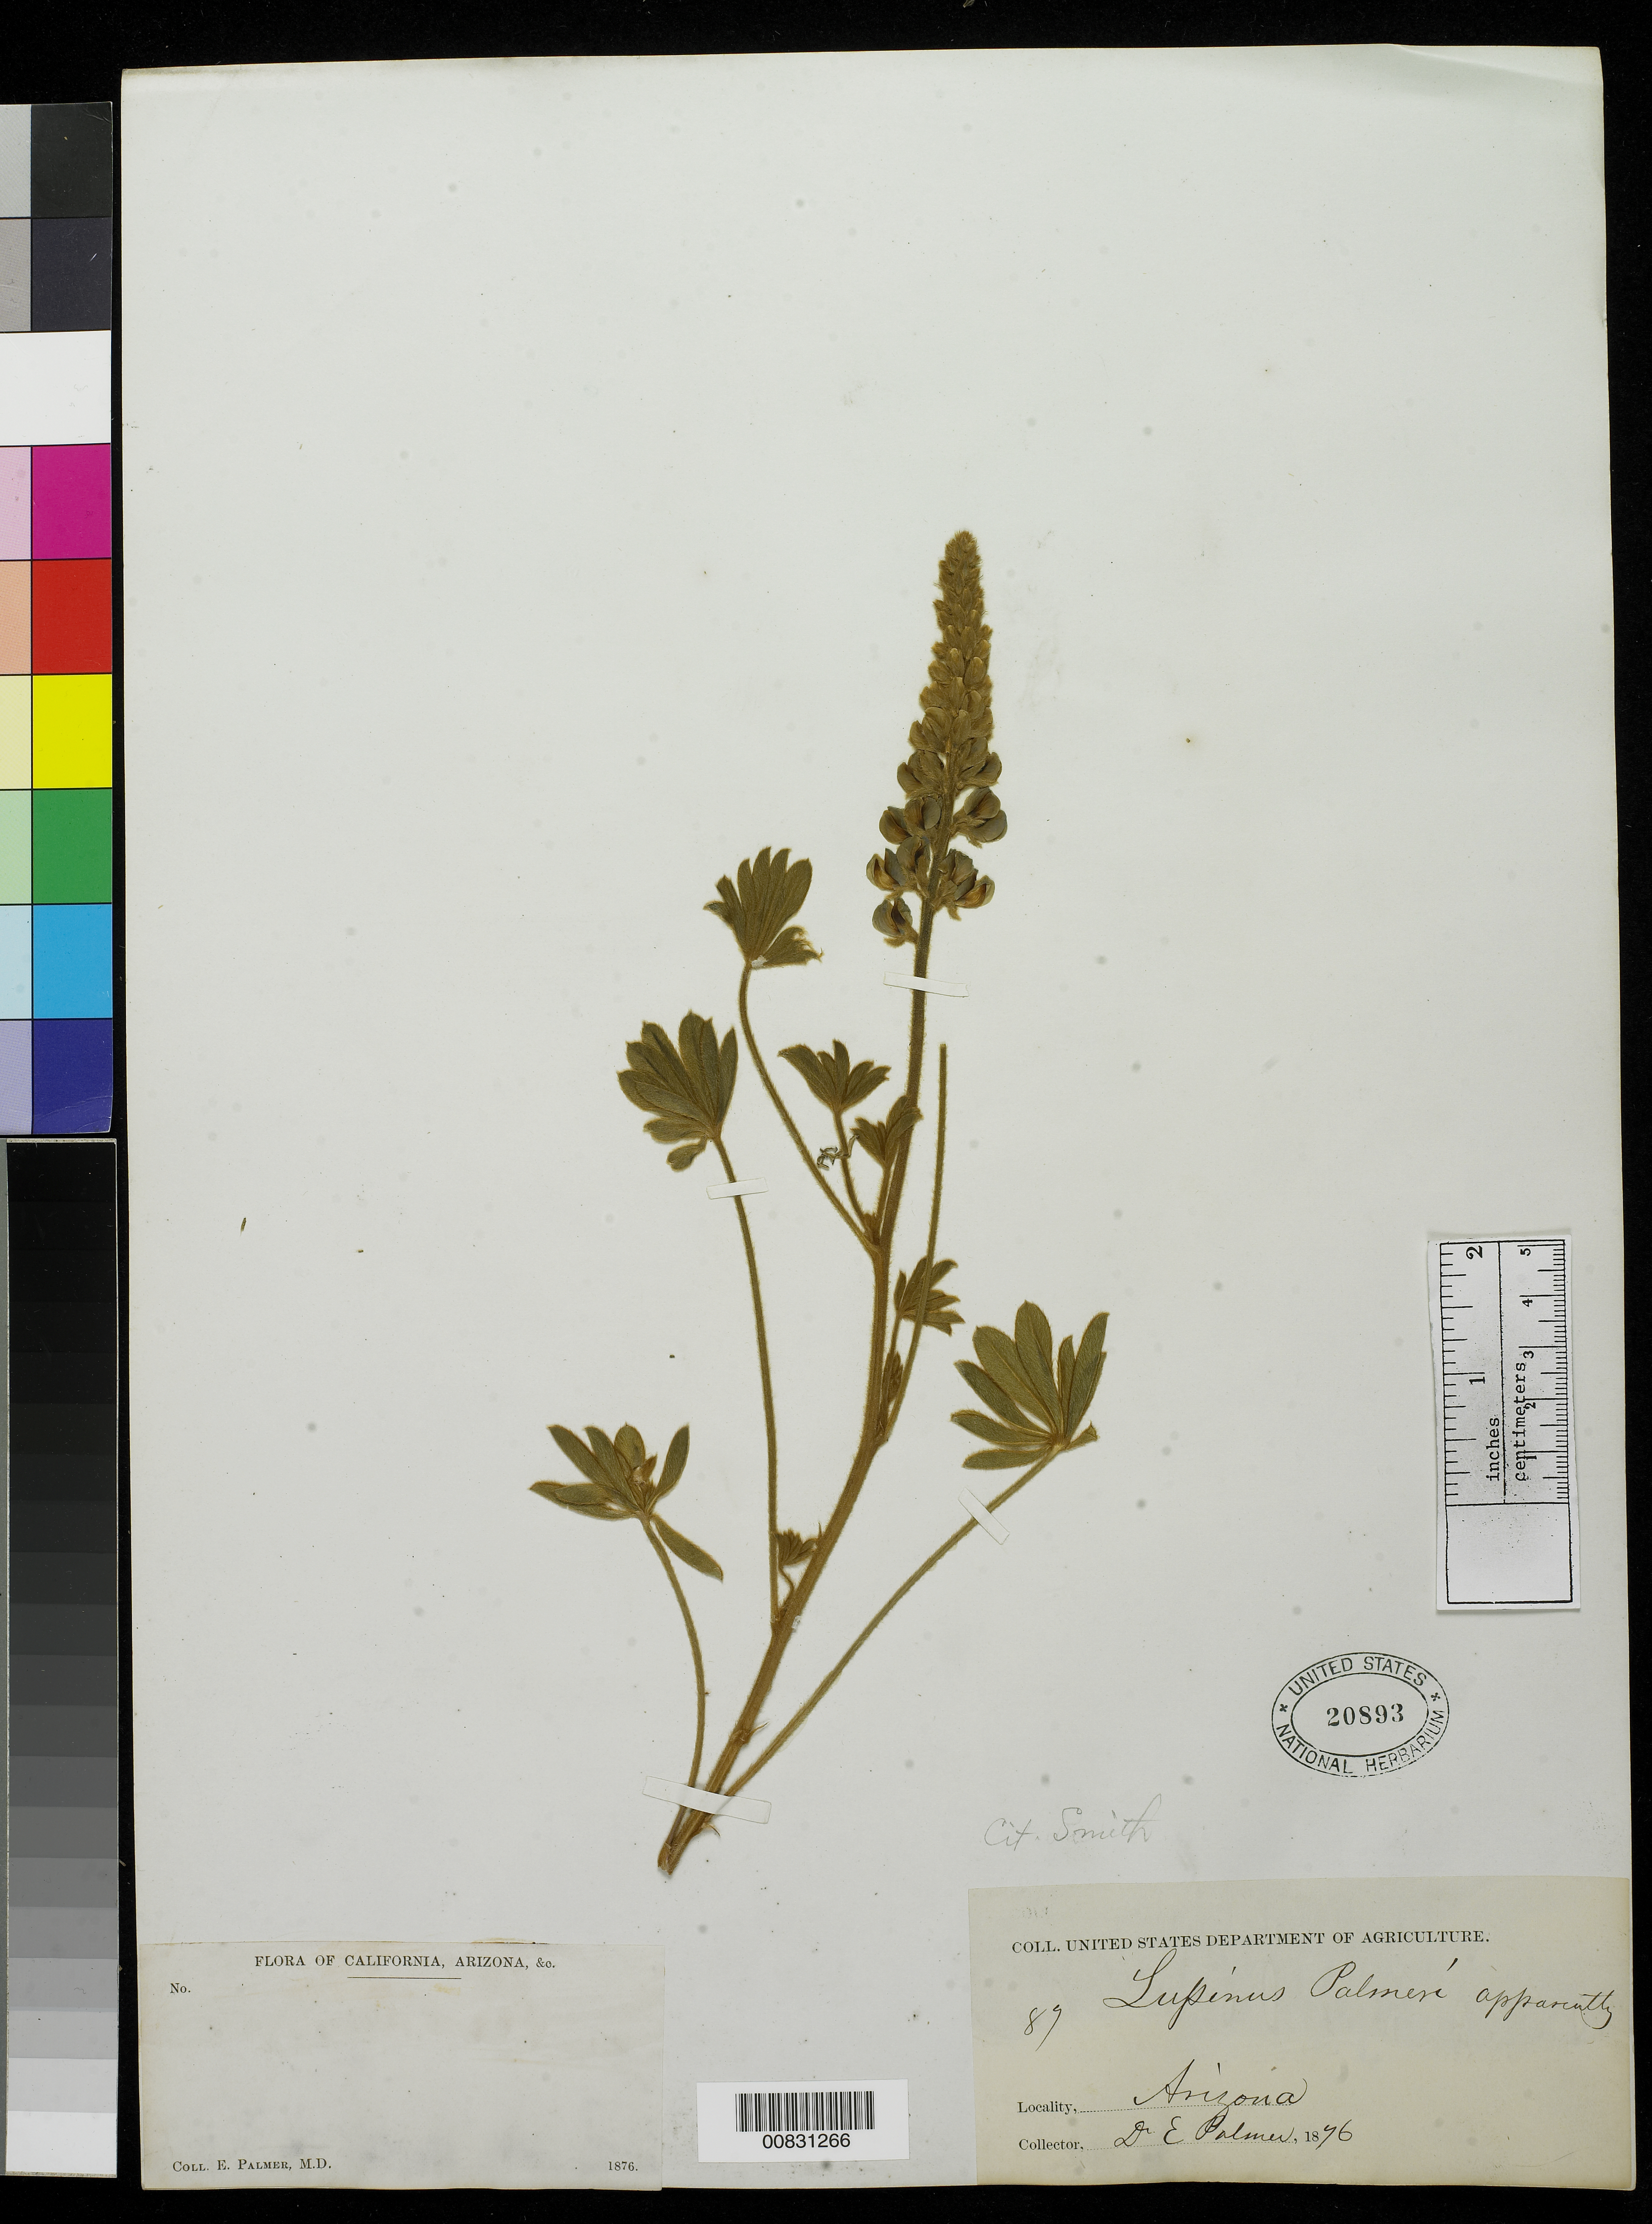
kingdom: Plantae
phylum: Tracheophyta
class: Magnoliopsida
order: Fabales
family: Fabaceae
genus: Lupinus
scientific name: Lupinus palmeri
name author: S. Watson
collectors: E. Palmer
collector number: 87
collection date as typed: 1876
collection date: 1876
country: United States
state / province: Arizona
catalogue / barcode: US 20893